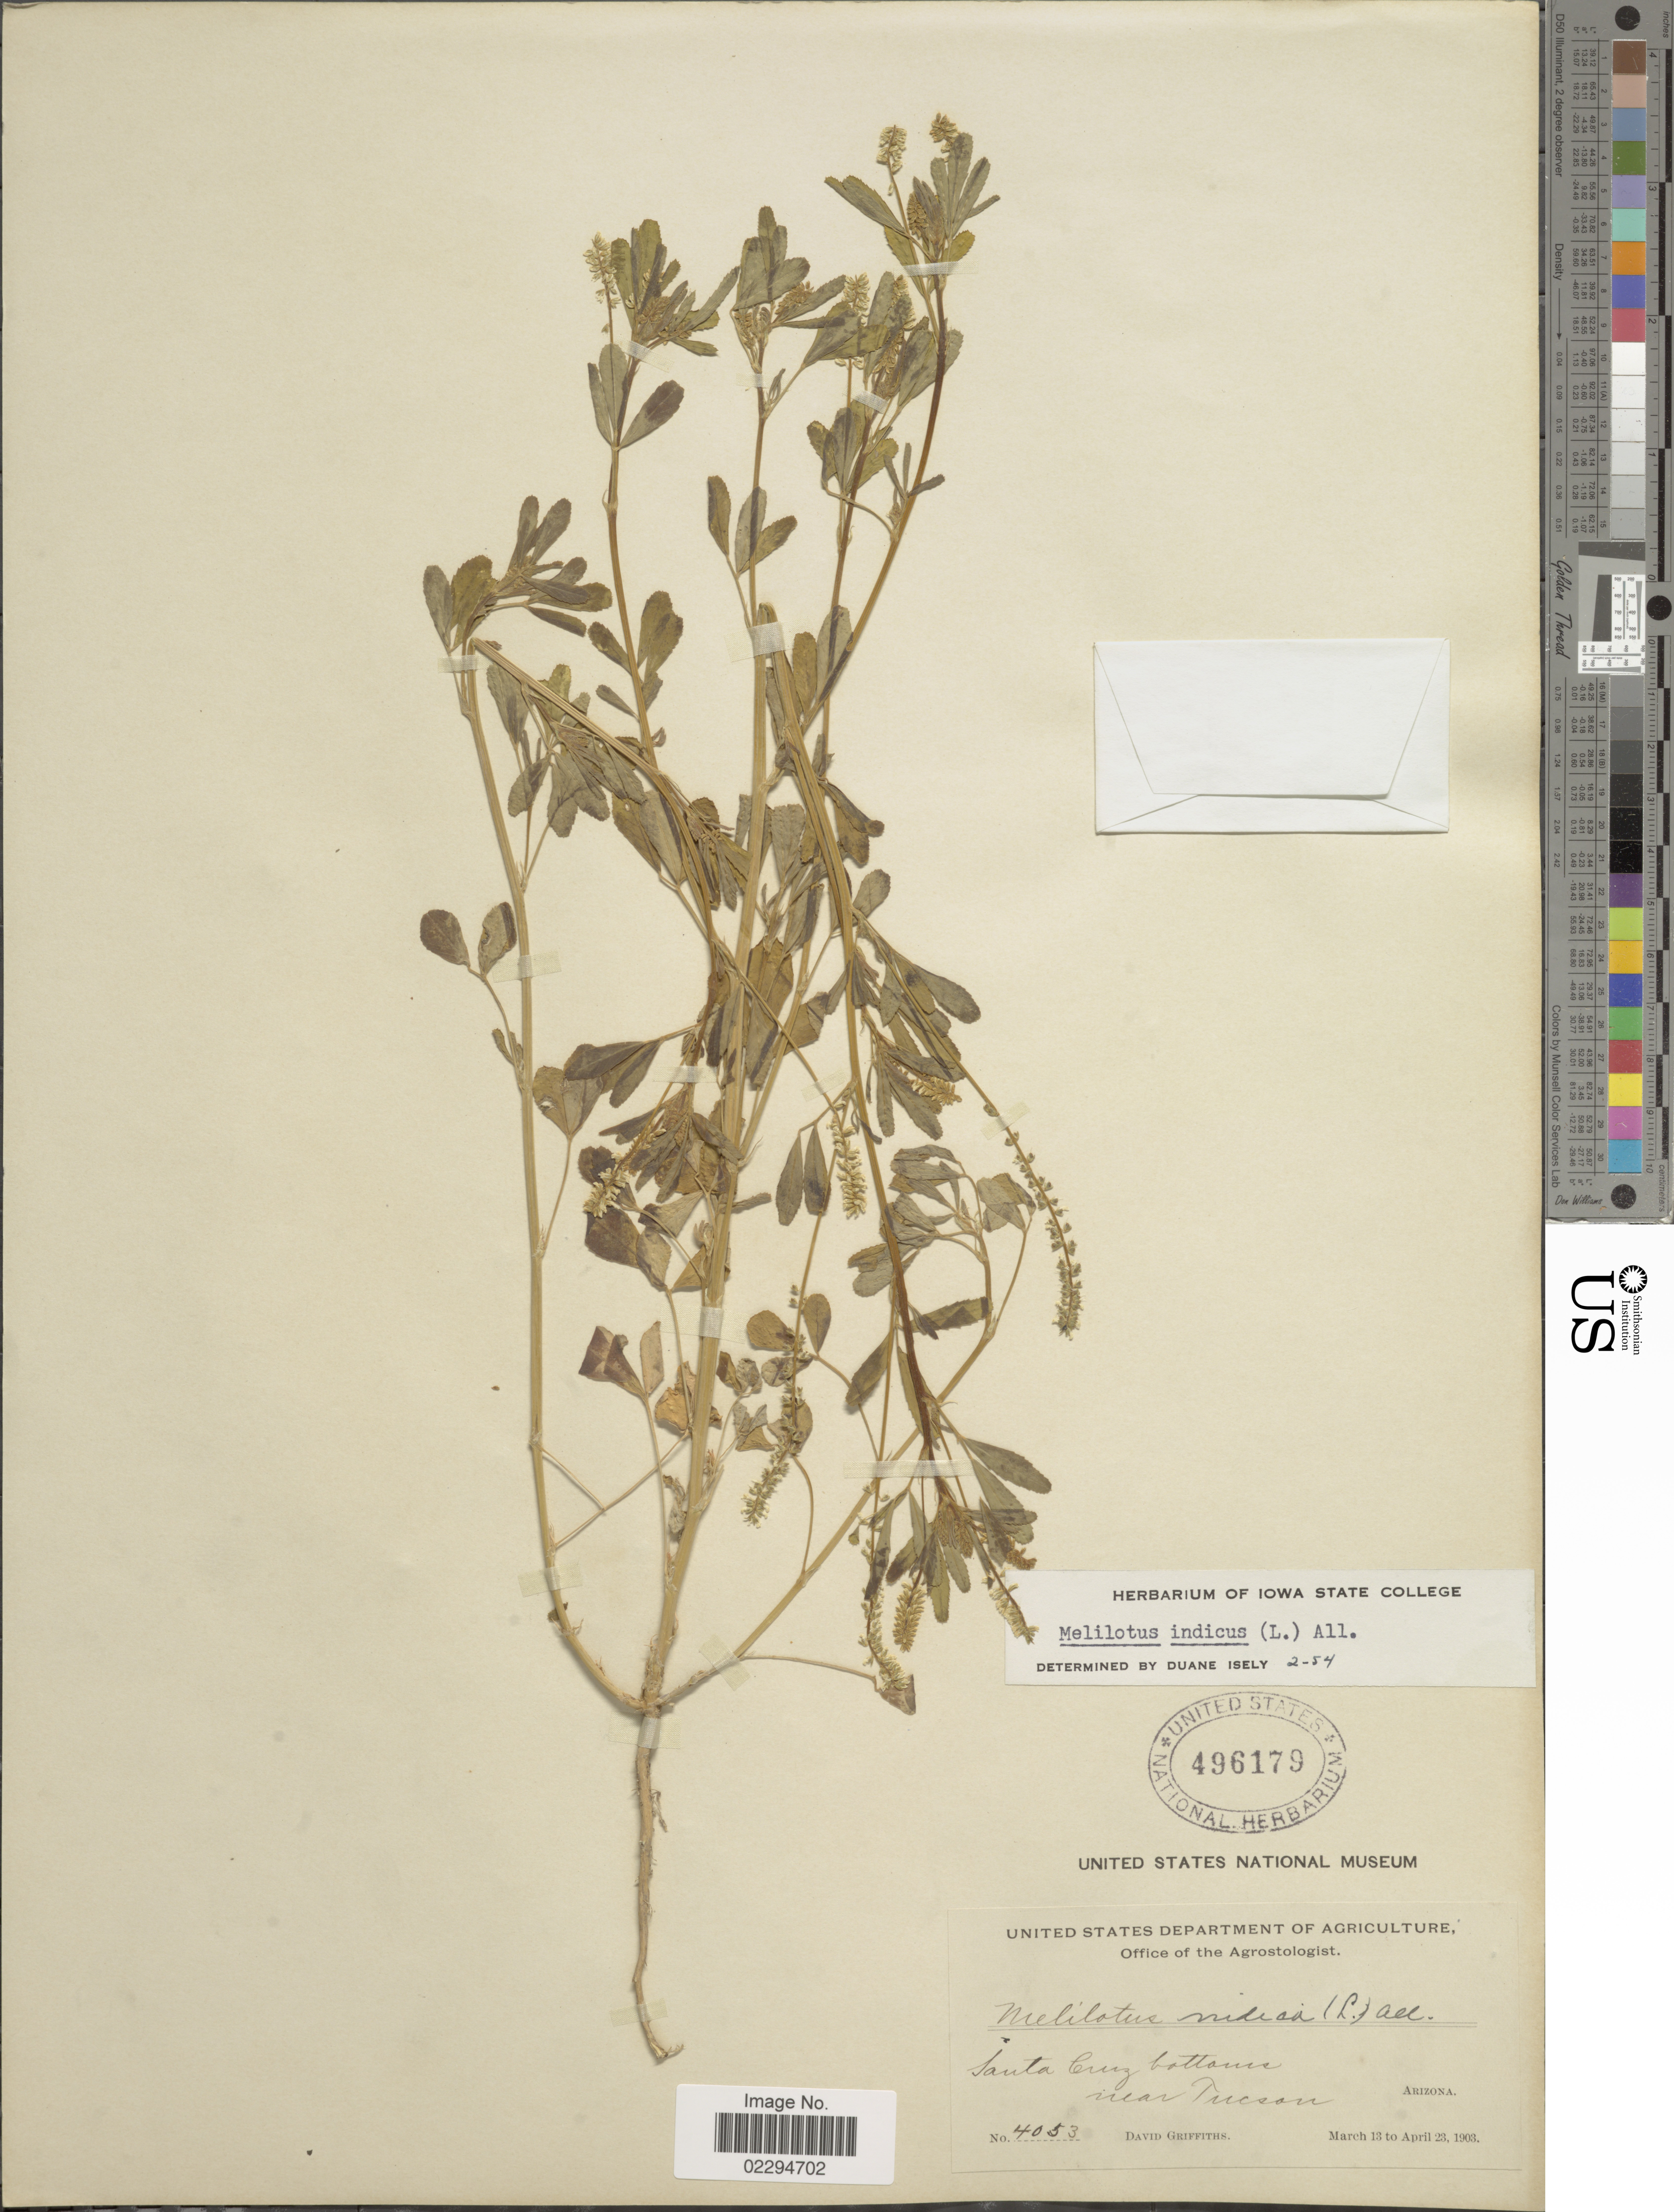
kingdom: Plantae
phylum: Tracheophyta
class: Magnoliopsida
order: Fabales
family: Fabaceae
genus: Melilotus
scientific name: Melilotus indicus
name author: (L.) All.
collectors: D. Griffiths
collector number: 4053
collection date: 1903-03-13/1903-04-23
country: United States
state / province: Arizona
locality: Santa Cruz bottoms. near Tucson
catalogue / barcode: US 496179